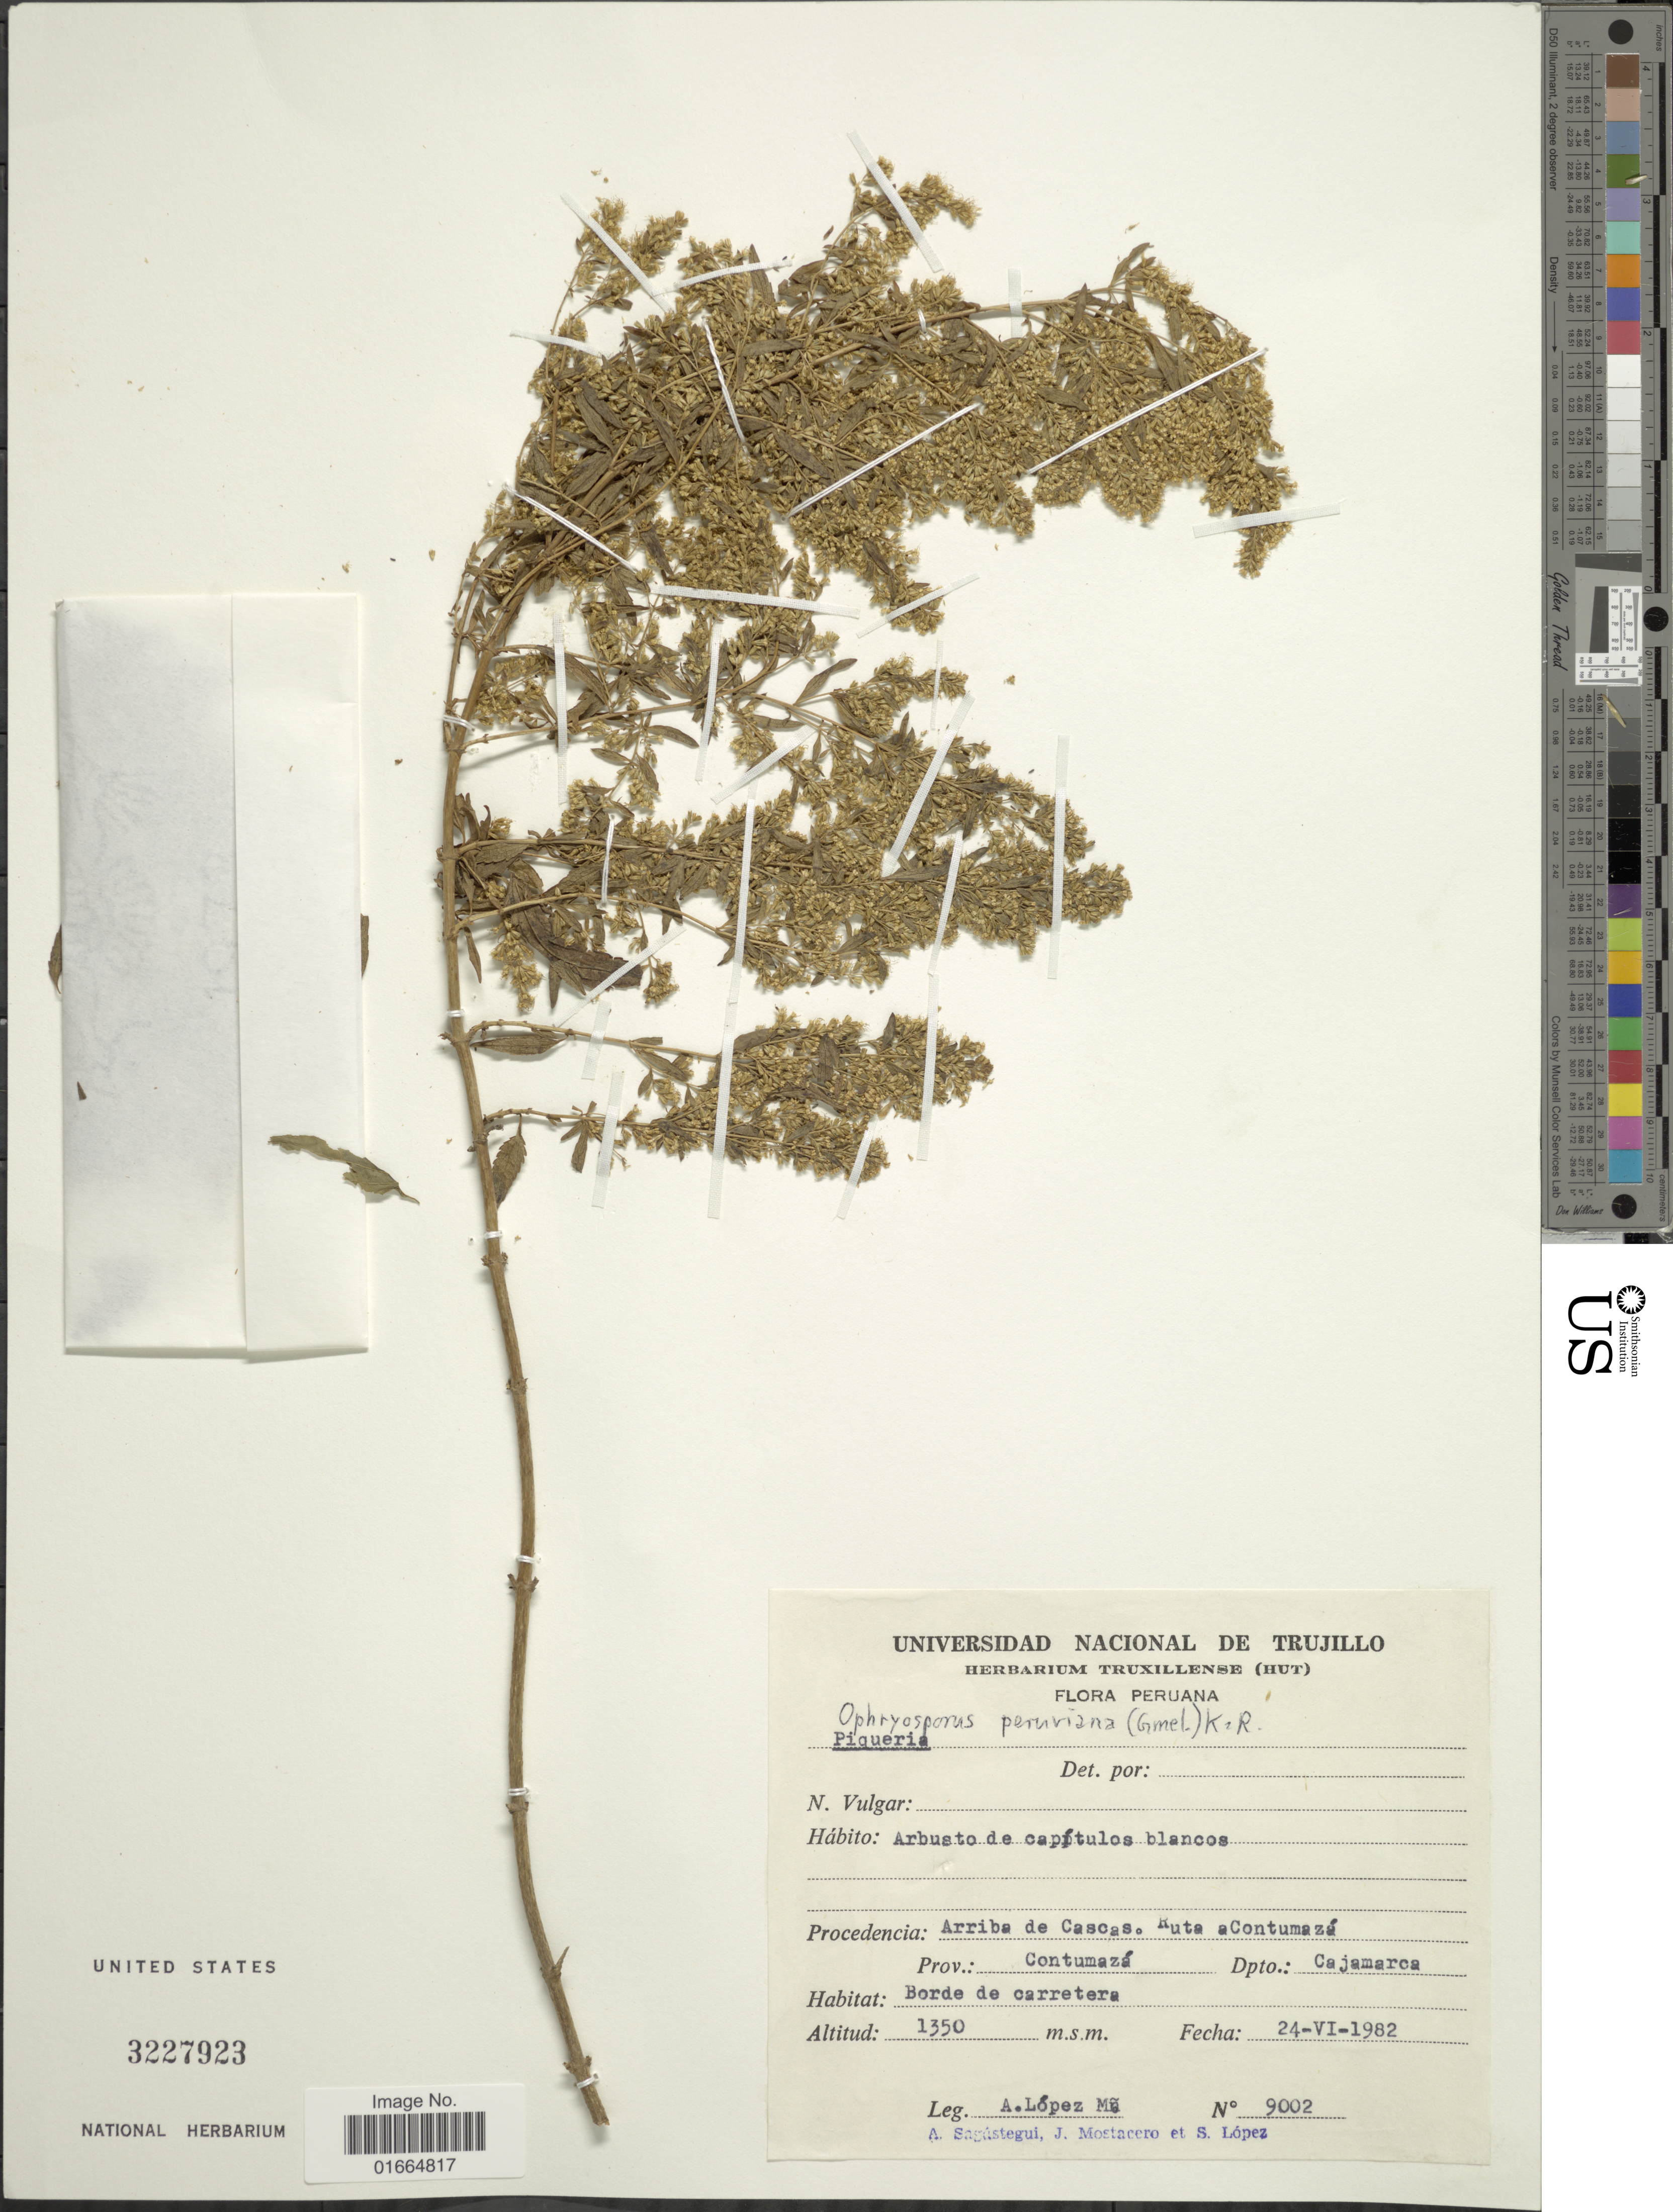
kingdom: Plantae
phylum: Tracheophyta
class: Magnoliopsida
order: Asterales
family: Asteraceae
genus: Ophryosporus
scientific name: Ophryosporus peruvianus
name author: (J.F. Gmel.) R.M. King & H. Rob.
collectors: A. López M., A. Sagástegui A., J. Mostacero & S. Lopez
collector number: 9002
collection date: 1982-06-24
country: Peru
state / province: Cajamarca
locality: Arriba de Cascas. Ruta a Contumazá. Prov.: Contumazá. Dpto.: Cajamarca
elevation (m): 1350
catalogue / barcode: US 3227923